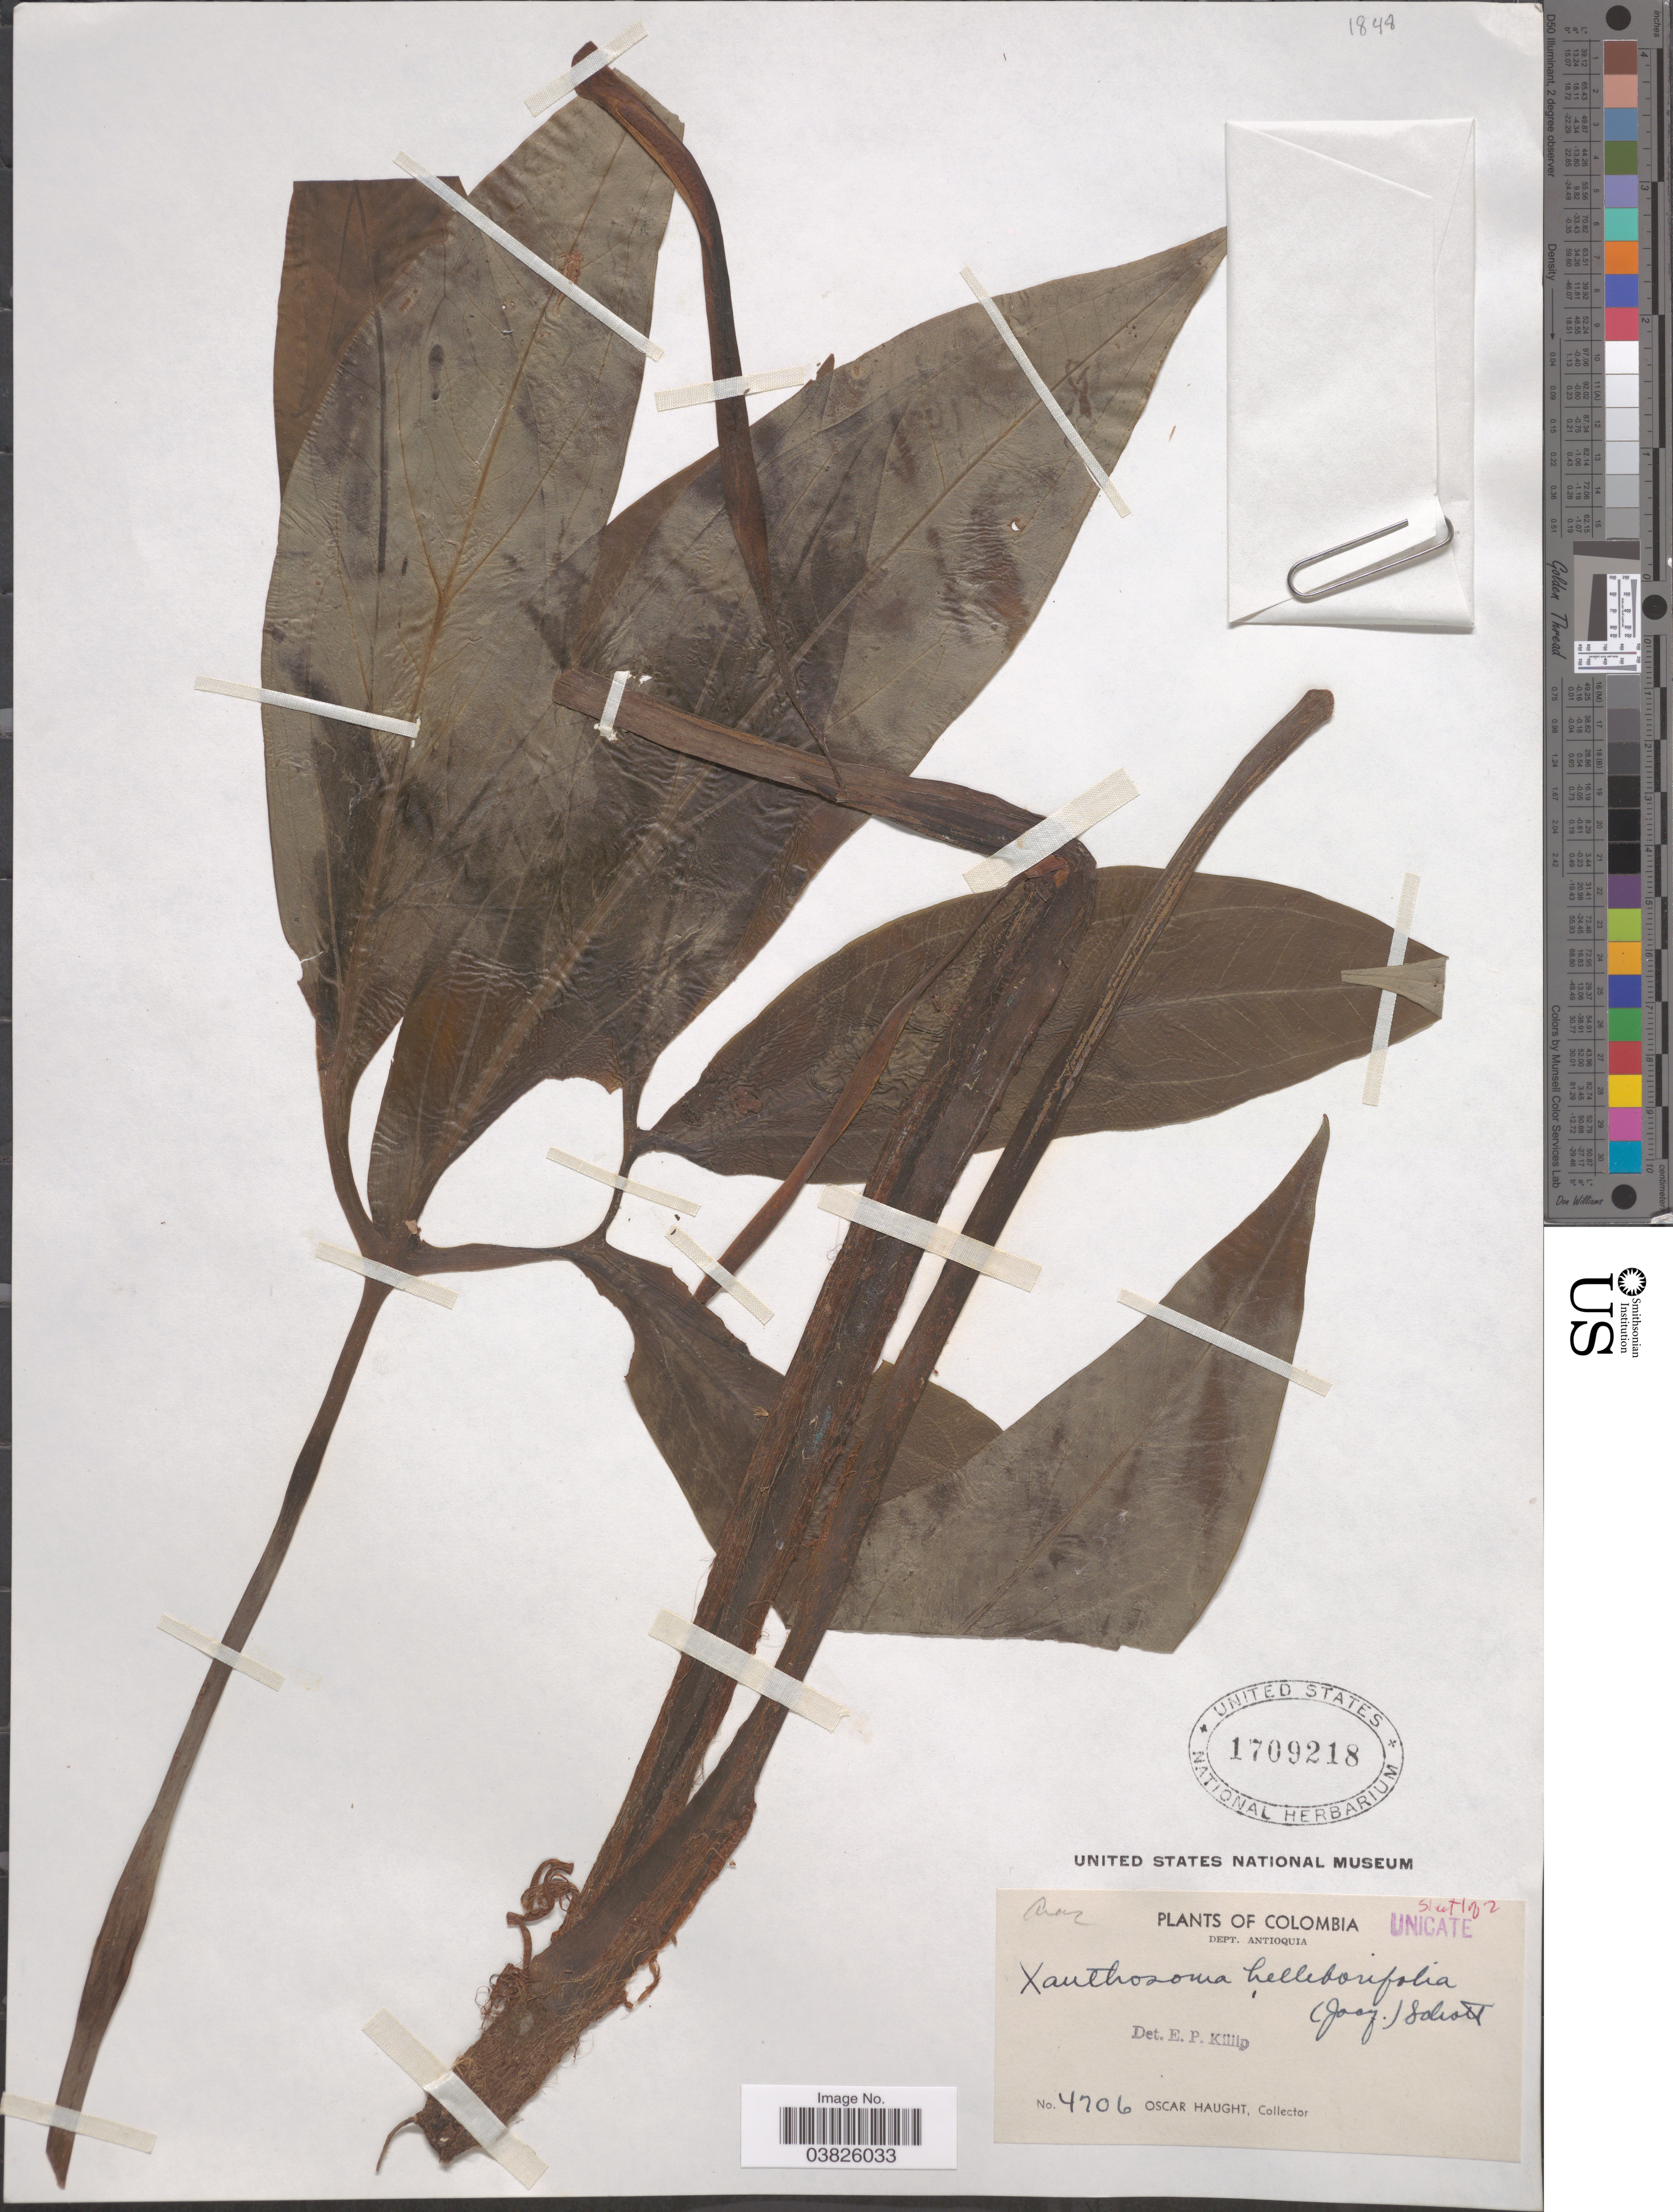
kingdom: Plantae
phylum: Tracheophyta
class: Liliopsida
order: Alismatales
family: Araceae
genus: Xanthosoma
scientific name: Xanthosoma helleborifolium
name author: (Jacq.) Schott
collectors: O. L. Haught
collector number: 4706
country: Colombia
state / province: Antioquia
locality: Dept. Antioquia.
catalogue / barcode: US 1709218